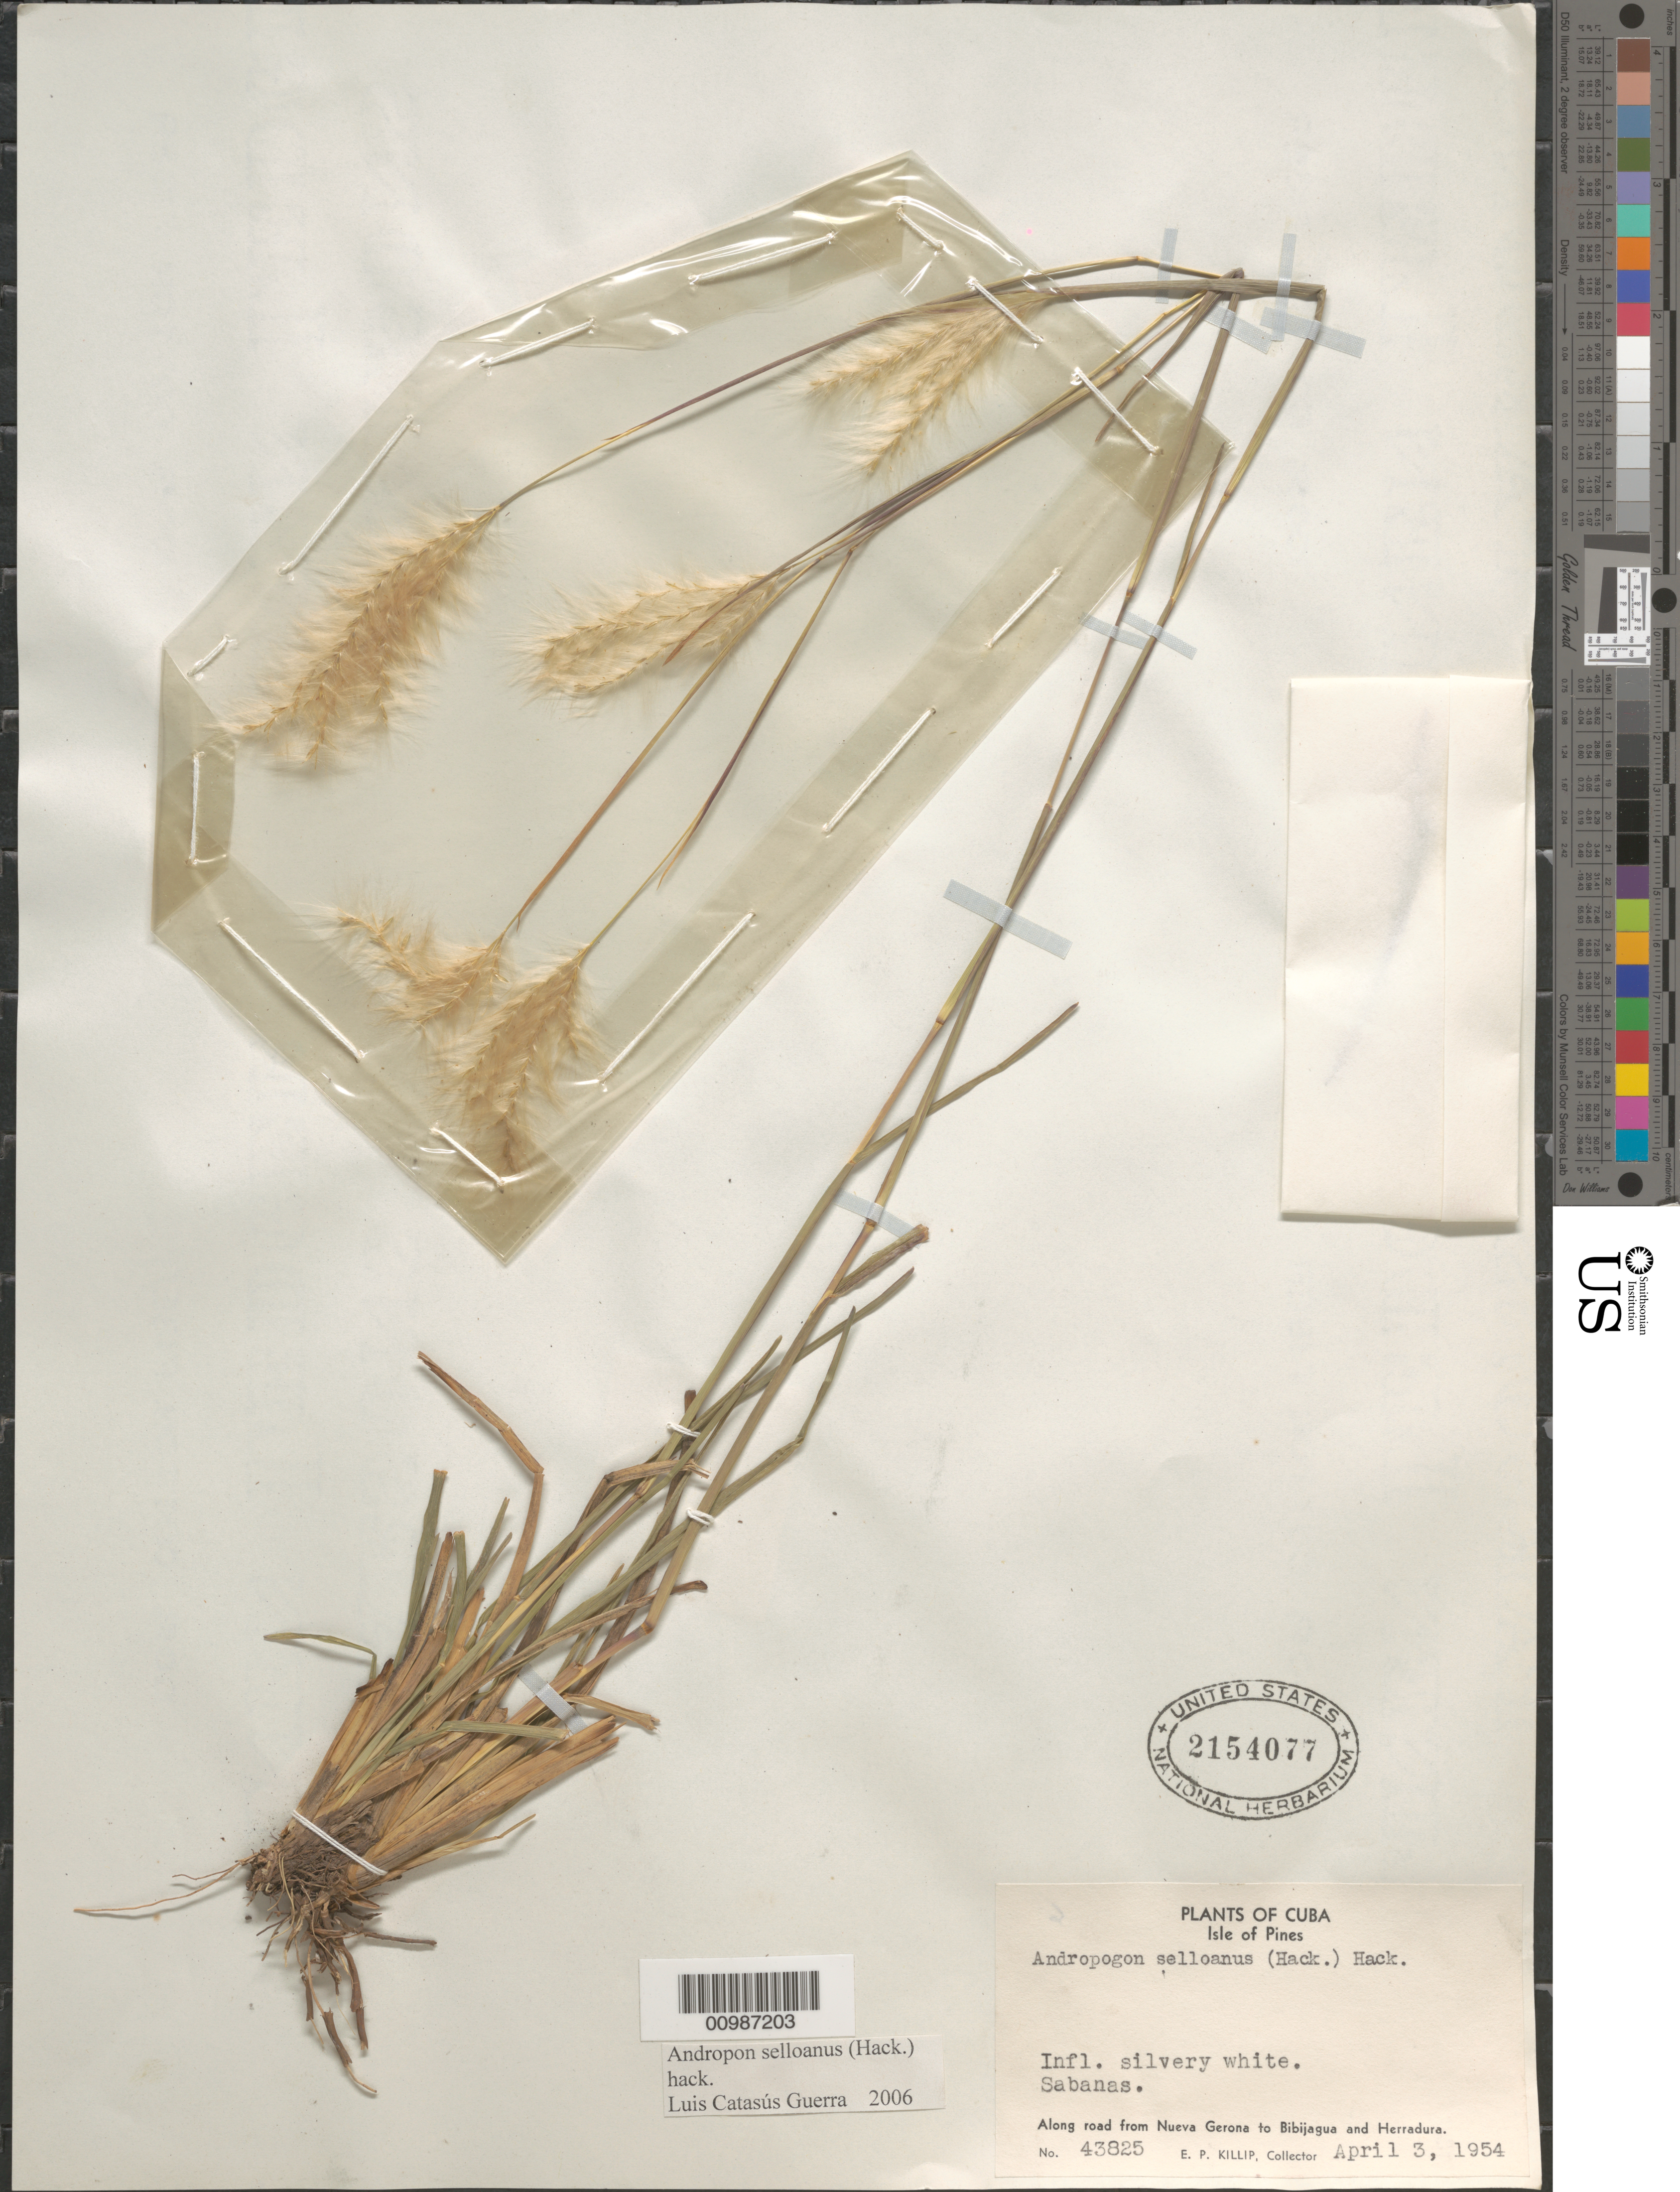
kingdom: Plantae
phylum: Tracheophyta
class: Liliopsida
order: Poales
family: Poaceae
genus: Andropogon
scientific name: Andropogon selloanus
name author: (Hack.) Hack.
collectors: E. P. Killip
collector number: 43825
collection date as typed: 03 Apr 1954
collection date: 1954-04-03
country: Cuba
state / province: Isla de la Juventud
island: Isla de la Juventud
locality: [Isle of Pines], Along road from Nueva Gerona to Bibijagua and Herradura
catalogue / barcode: US 2154077